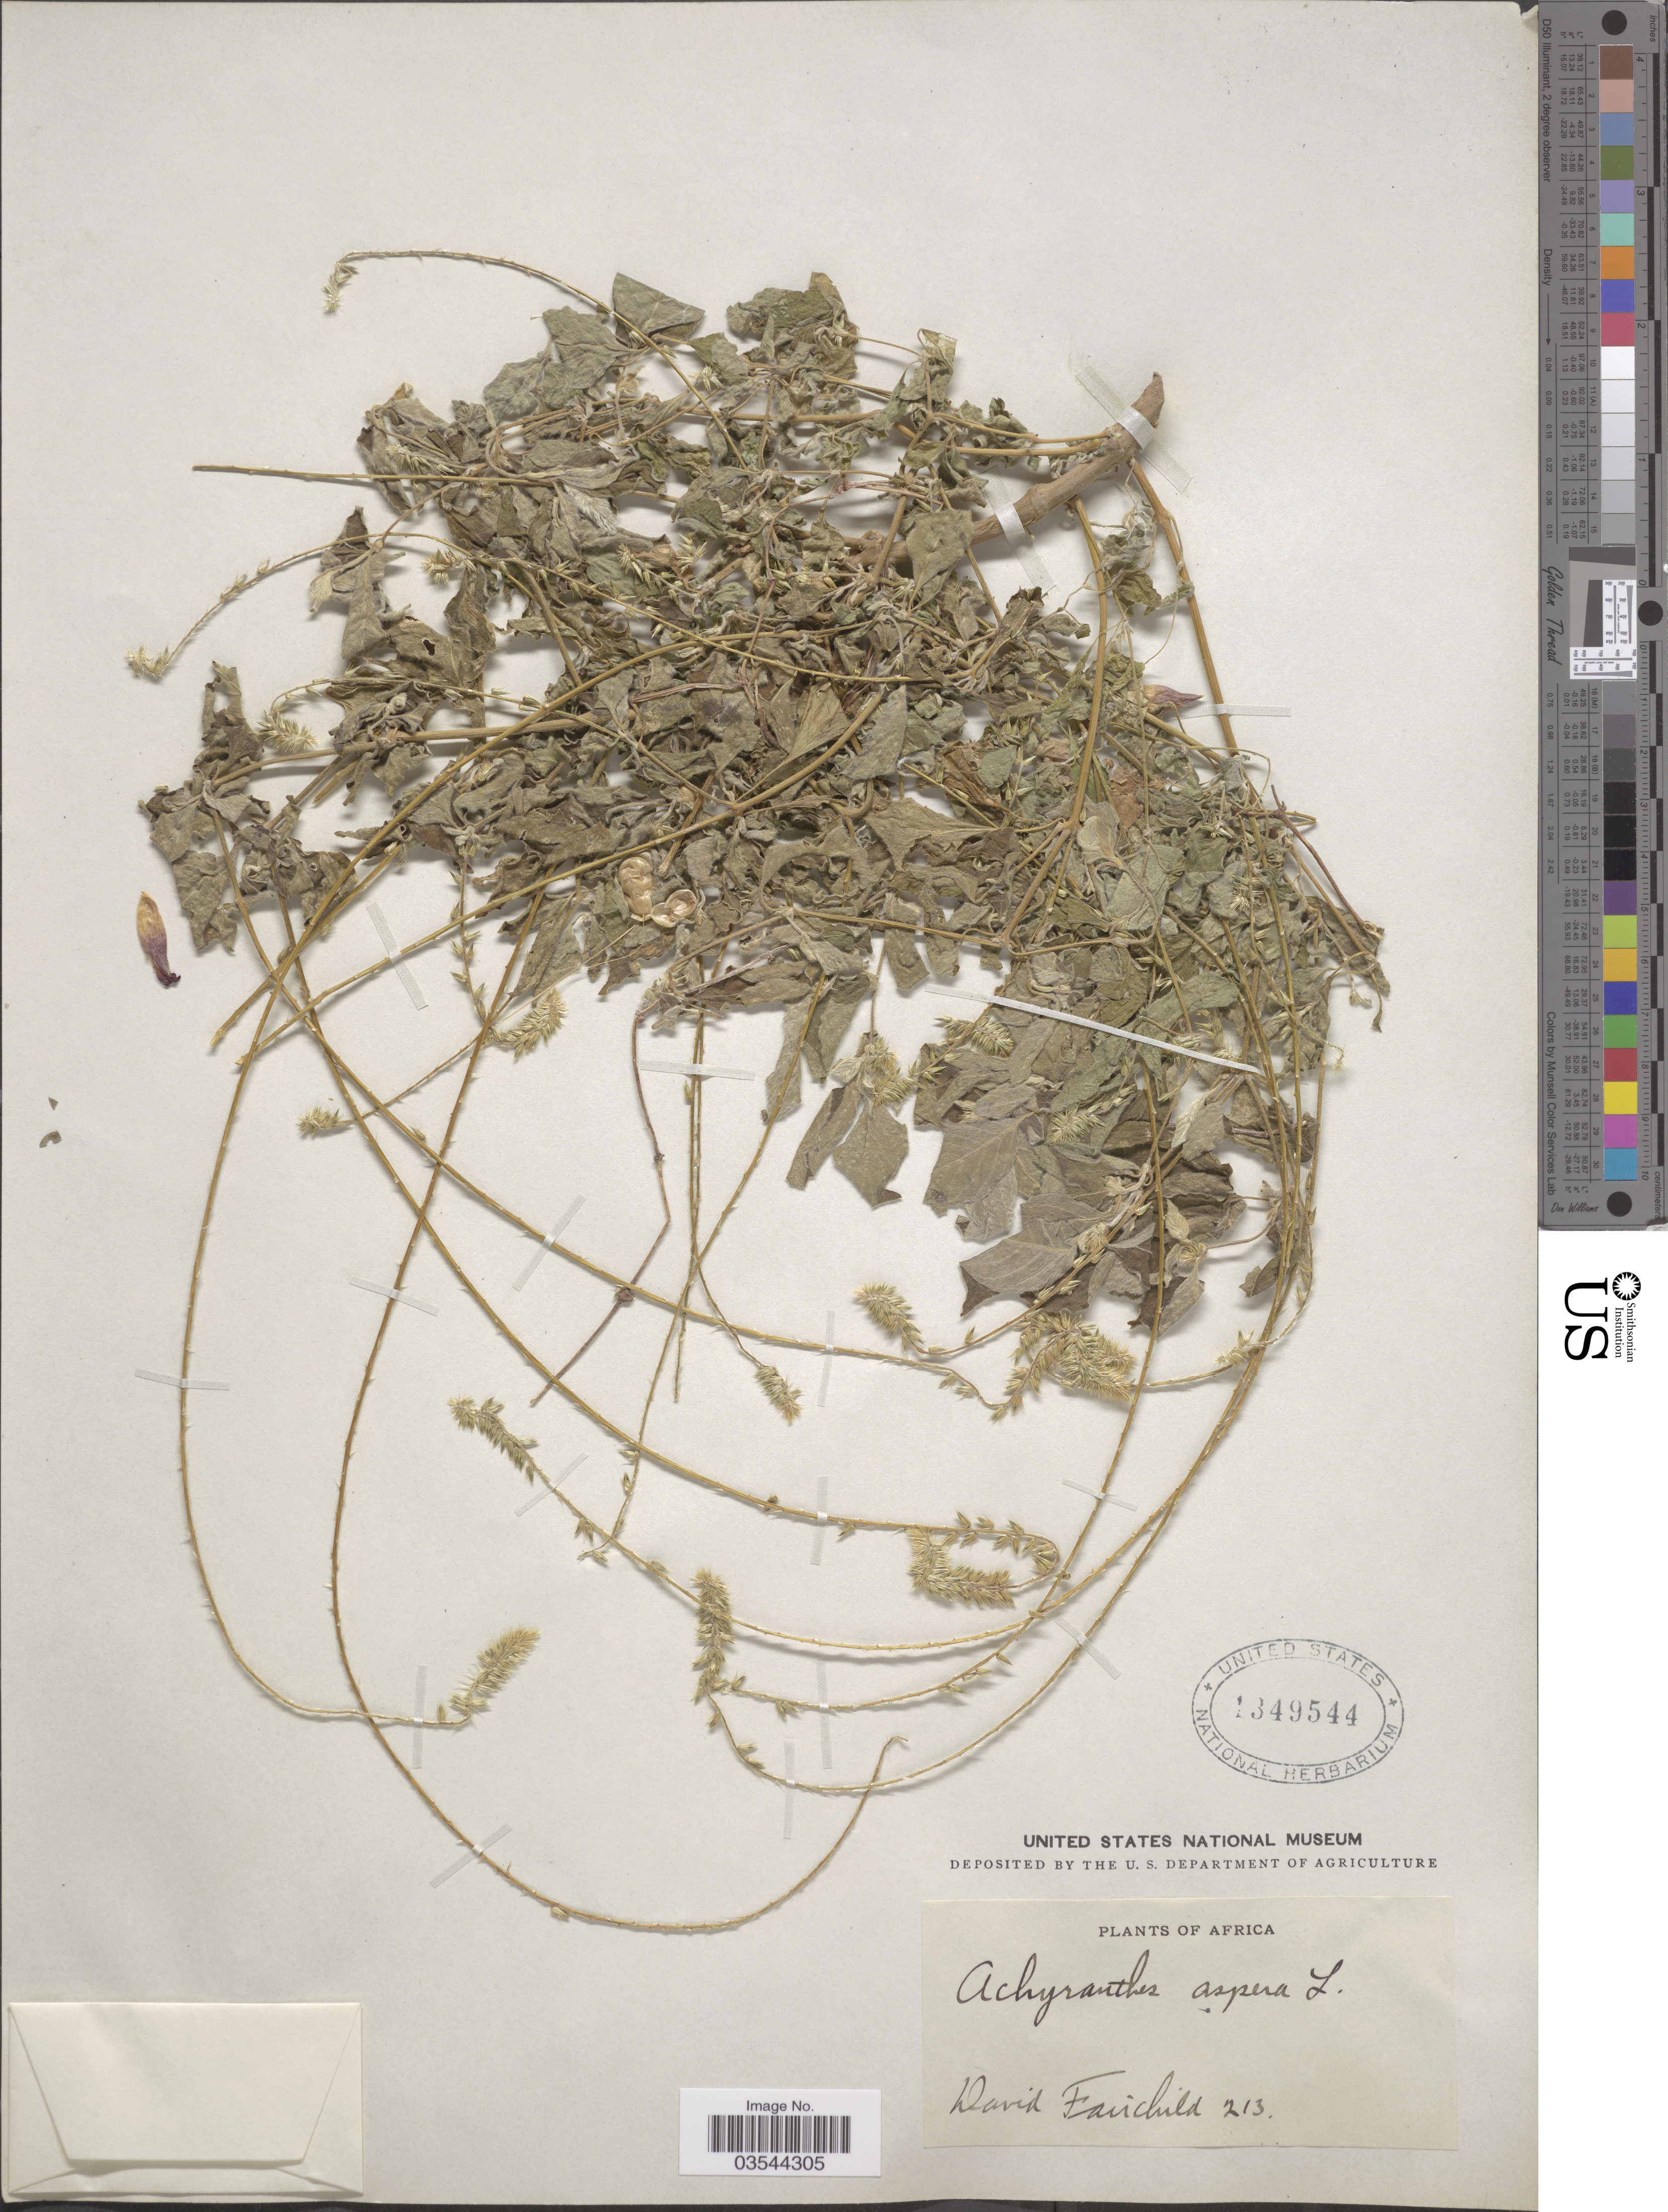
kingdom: Plantae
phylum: Tracheophyta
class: Magnoliopsida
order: Caryophyllales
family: Amaranthaceae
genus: Achyranthes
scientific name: Achyranthes aspera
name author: L.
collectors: D. Fairchild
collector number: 213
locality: Africa.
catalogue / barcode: US 1349544